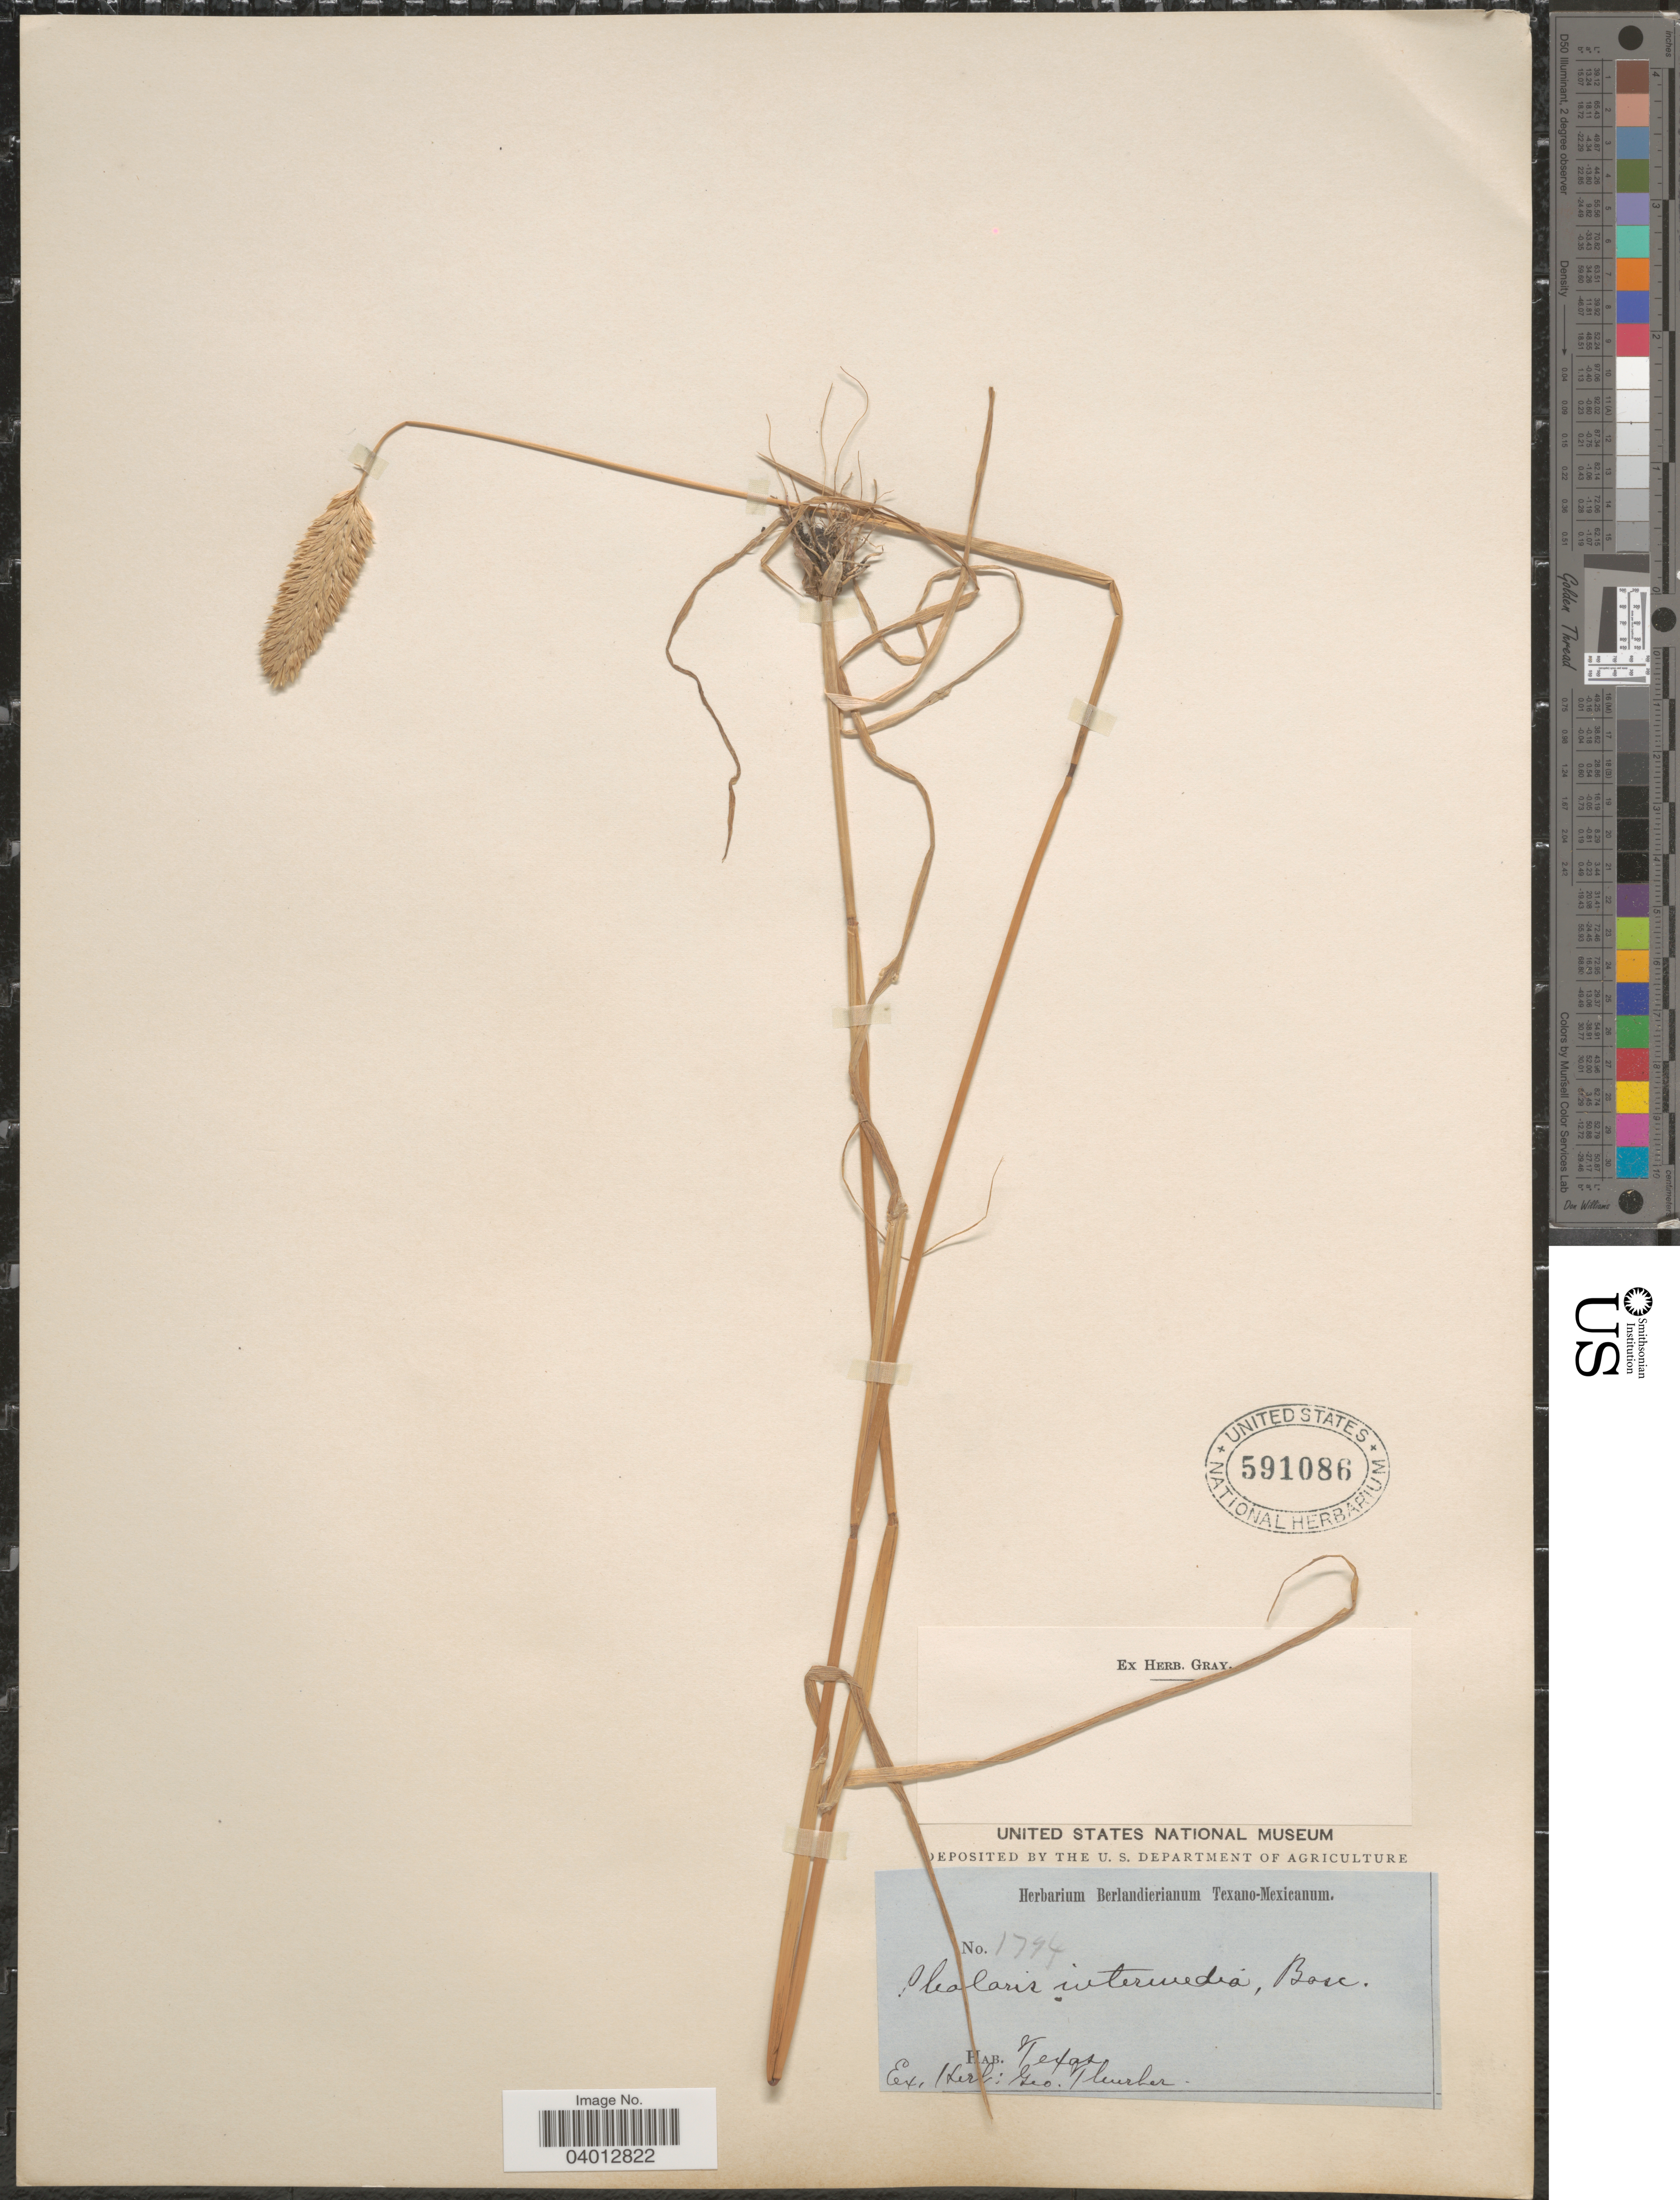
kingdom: Plantae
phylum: Tracheophyta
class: Liliopsida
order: Poales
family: Poaceae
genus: Phalaris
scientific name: Phalaris caroliniana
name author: Walter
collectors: ex Herb. Geo. Thurber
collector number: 1794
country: United States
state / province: Texas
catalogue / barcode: US 591086